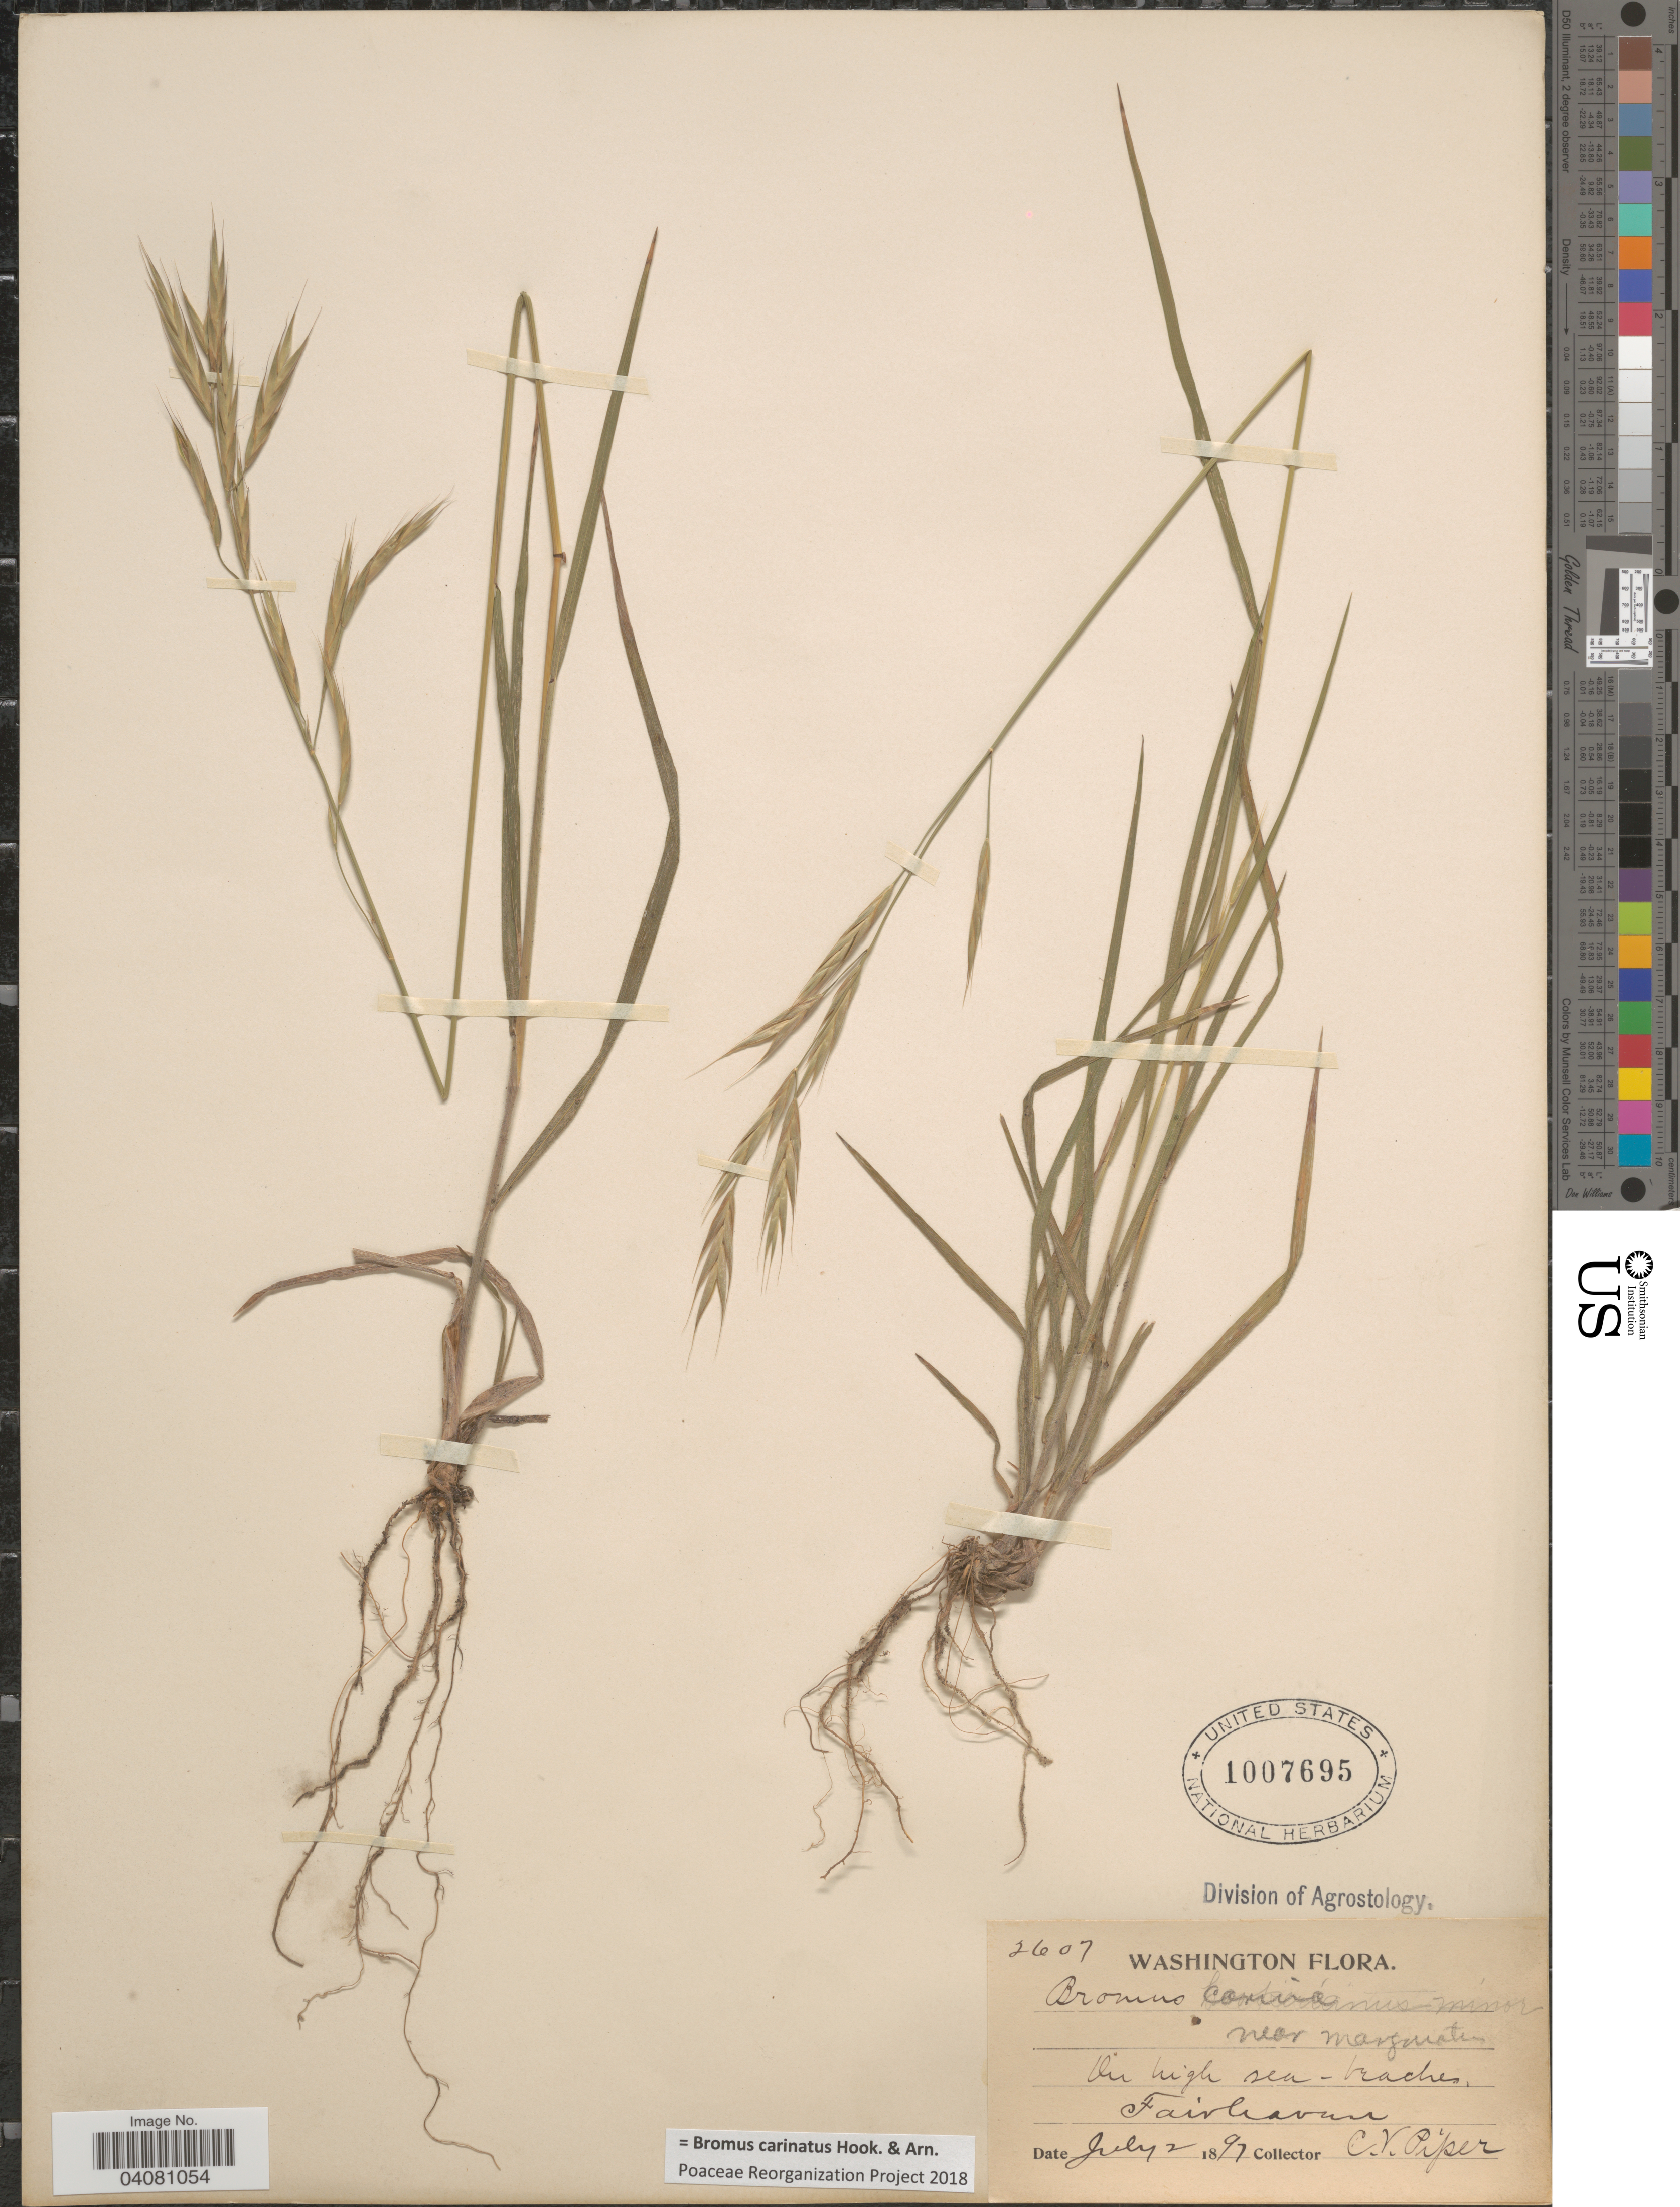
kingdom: Plantae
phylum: Tracheophyta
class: Liliopsida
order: Poales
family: Poaceae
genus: Bromus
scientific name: Bromus carinatus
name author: Hook. & Arn.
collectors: C. V. Piper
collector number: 2607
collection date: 1897-07-02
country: United States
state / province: Washington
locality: On high sea-branches. Fairhaven.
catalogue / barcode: US 1007695